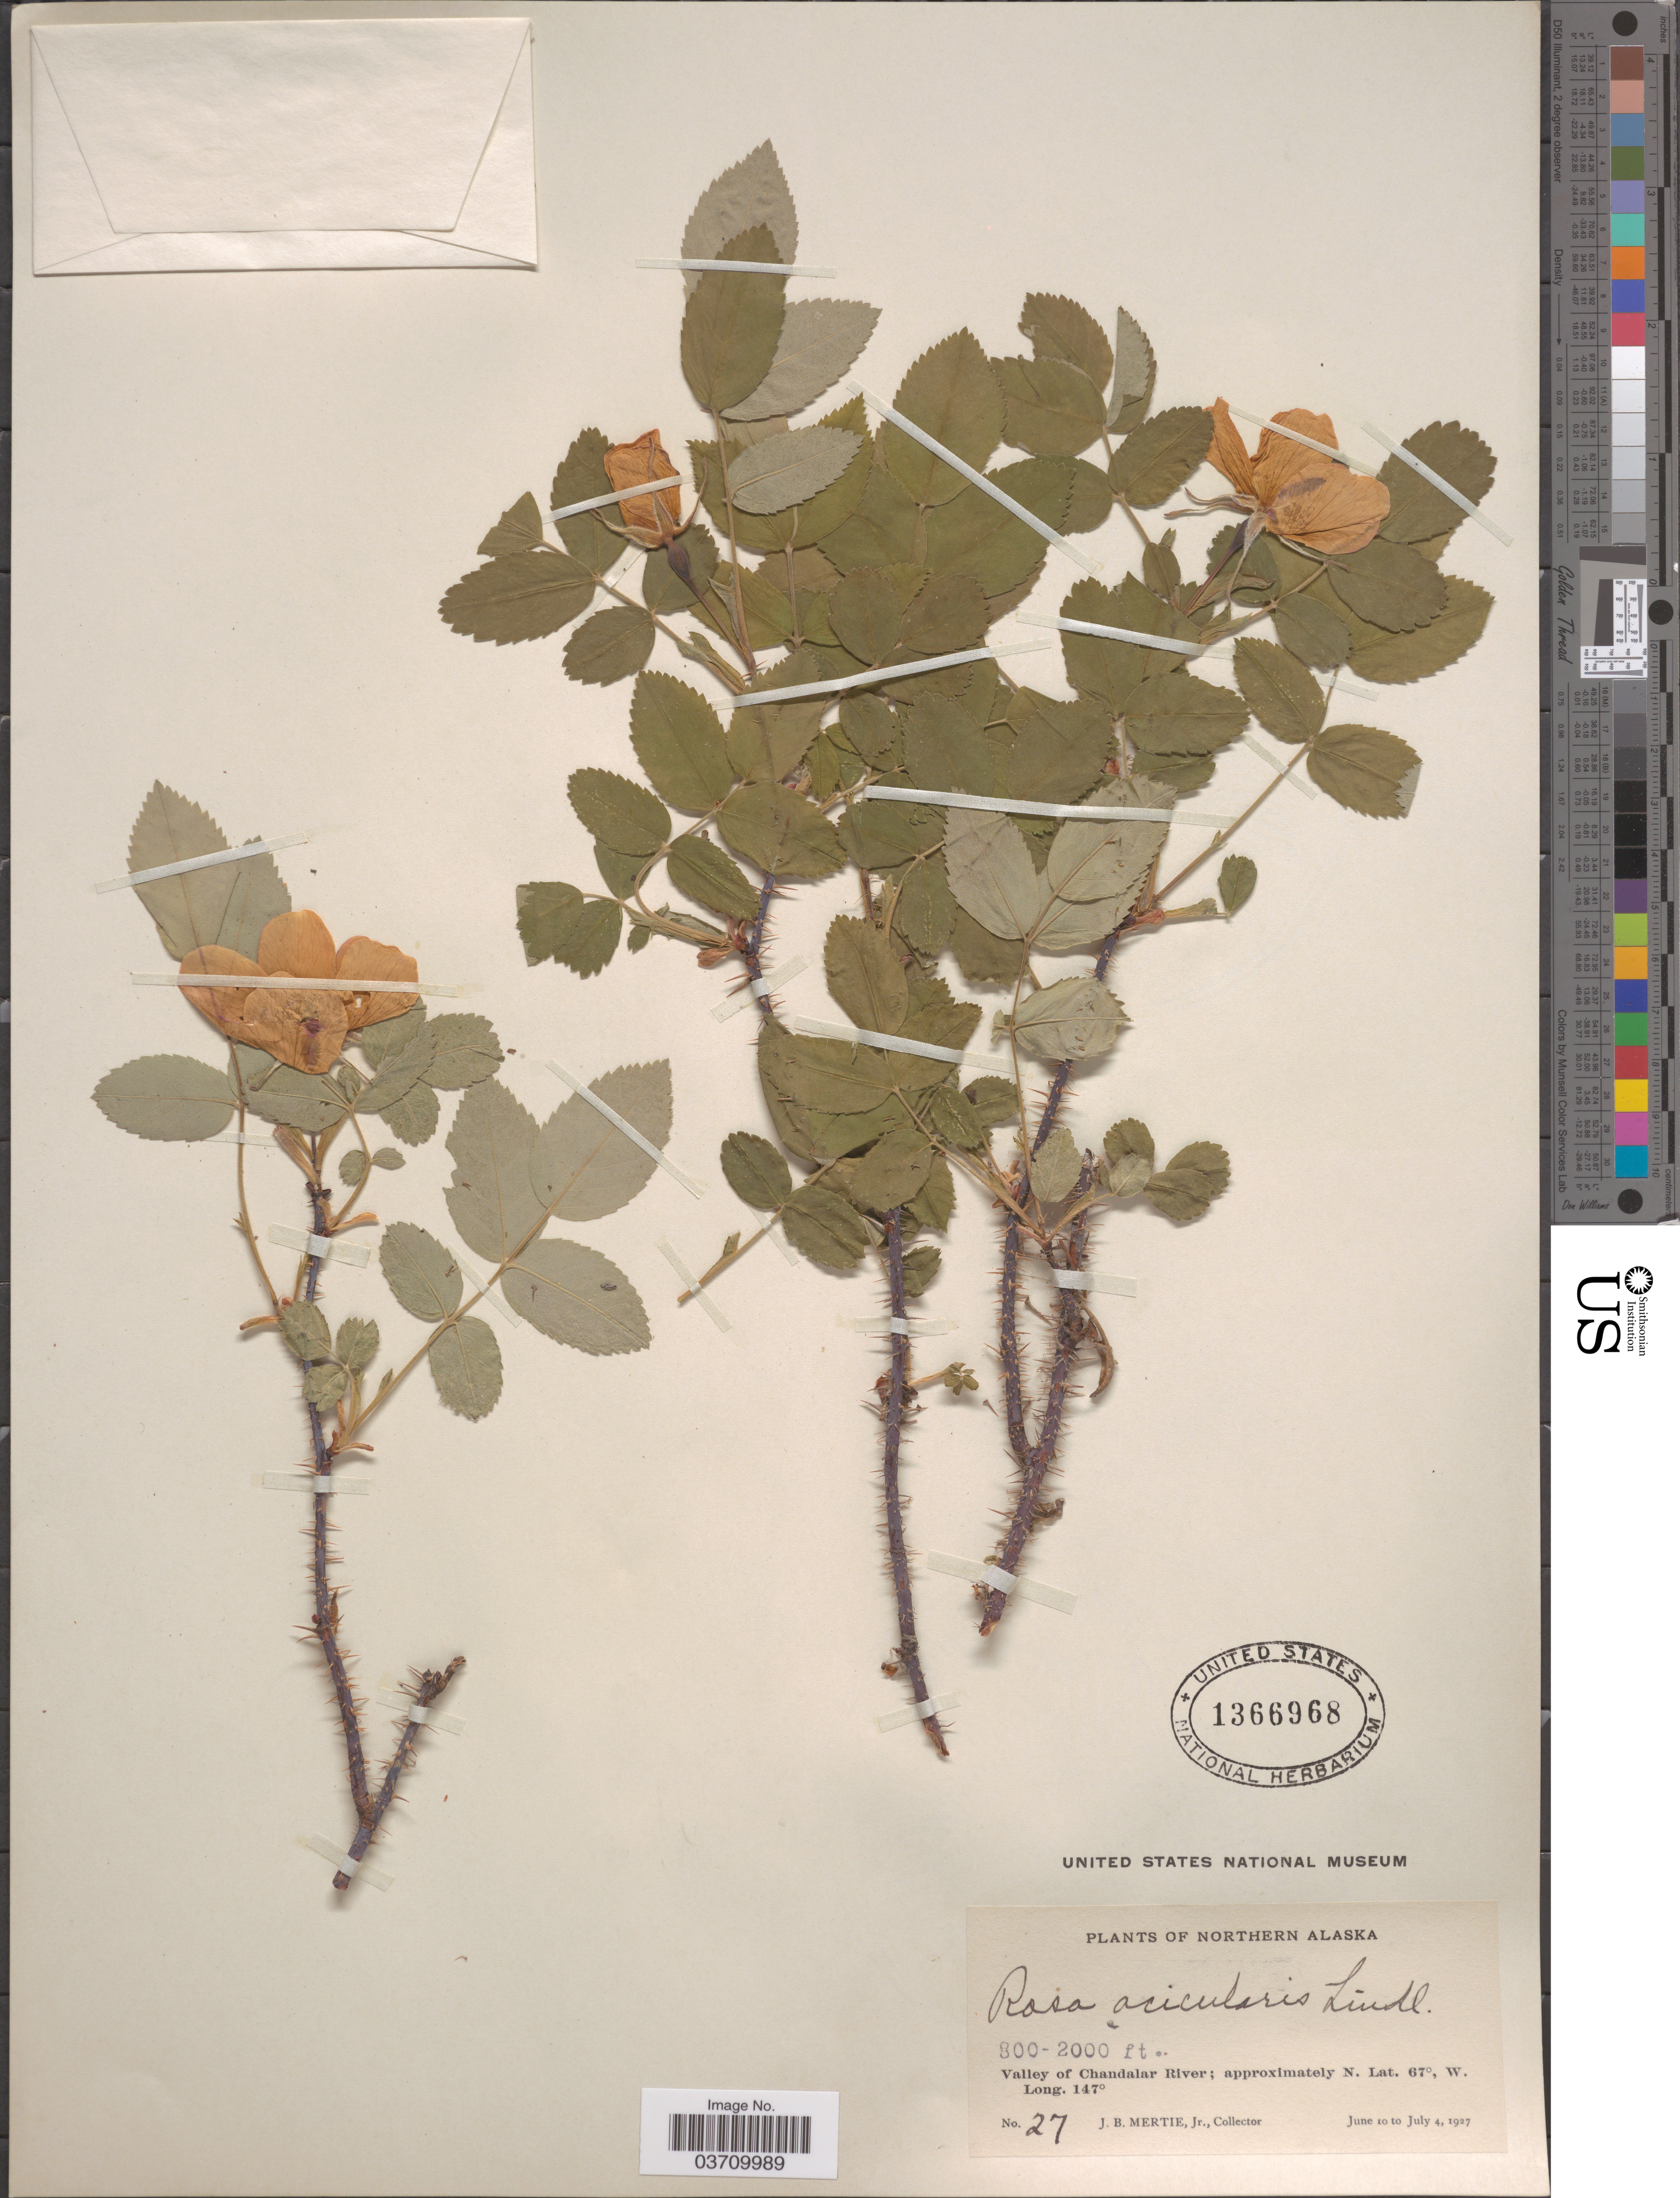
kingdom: Plantae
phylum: Tracheophyta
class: Magnoliopsida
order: Rosales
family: Rosaceae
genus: Rosa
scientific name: Rosa acicularis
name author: Lindl.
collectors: J. Mertie Jr.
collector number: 27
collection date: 1927-06-10/1927-07-04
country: United States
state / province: Alaska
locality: Northern Alaska. Valley of Chandalar River.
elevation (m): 244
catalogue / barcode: US 1366968